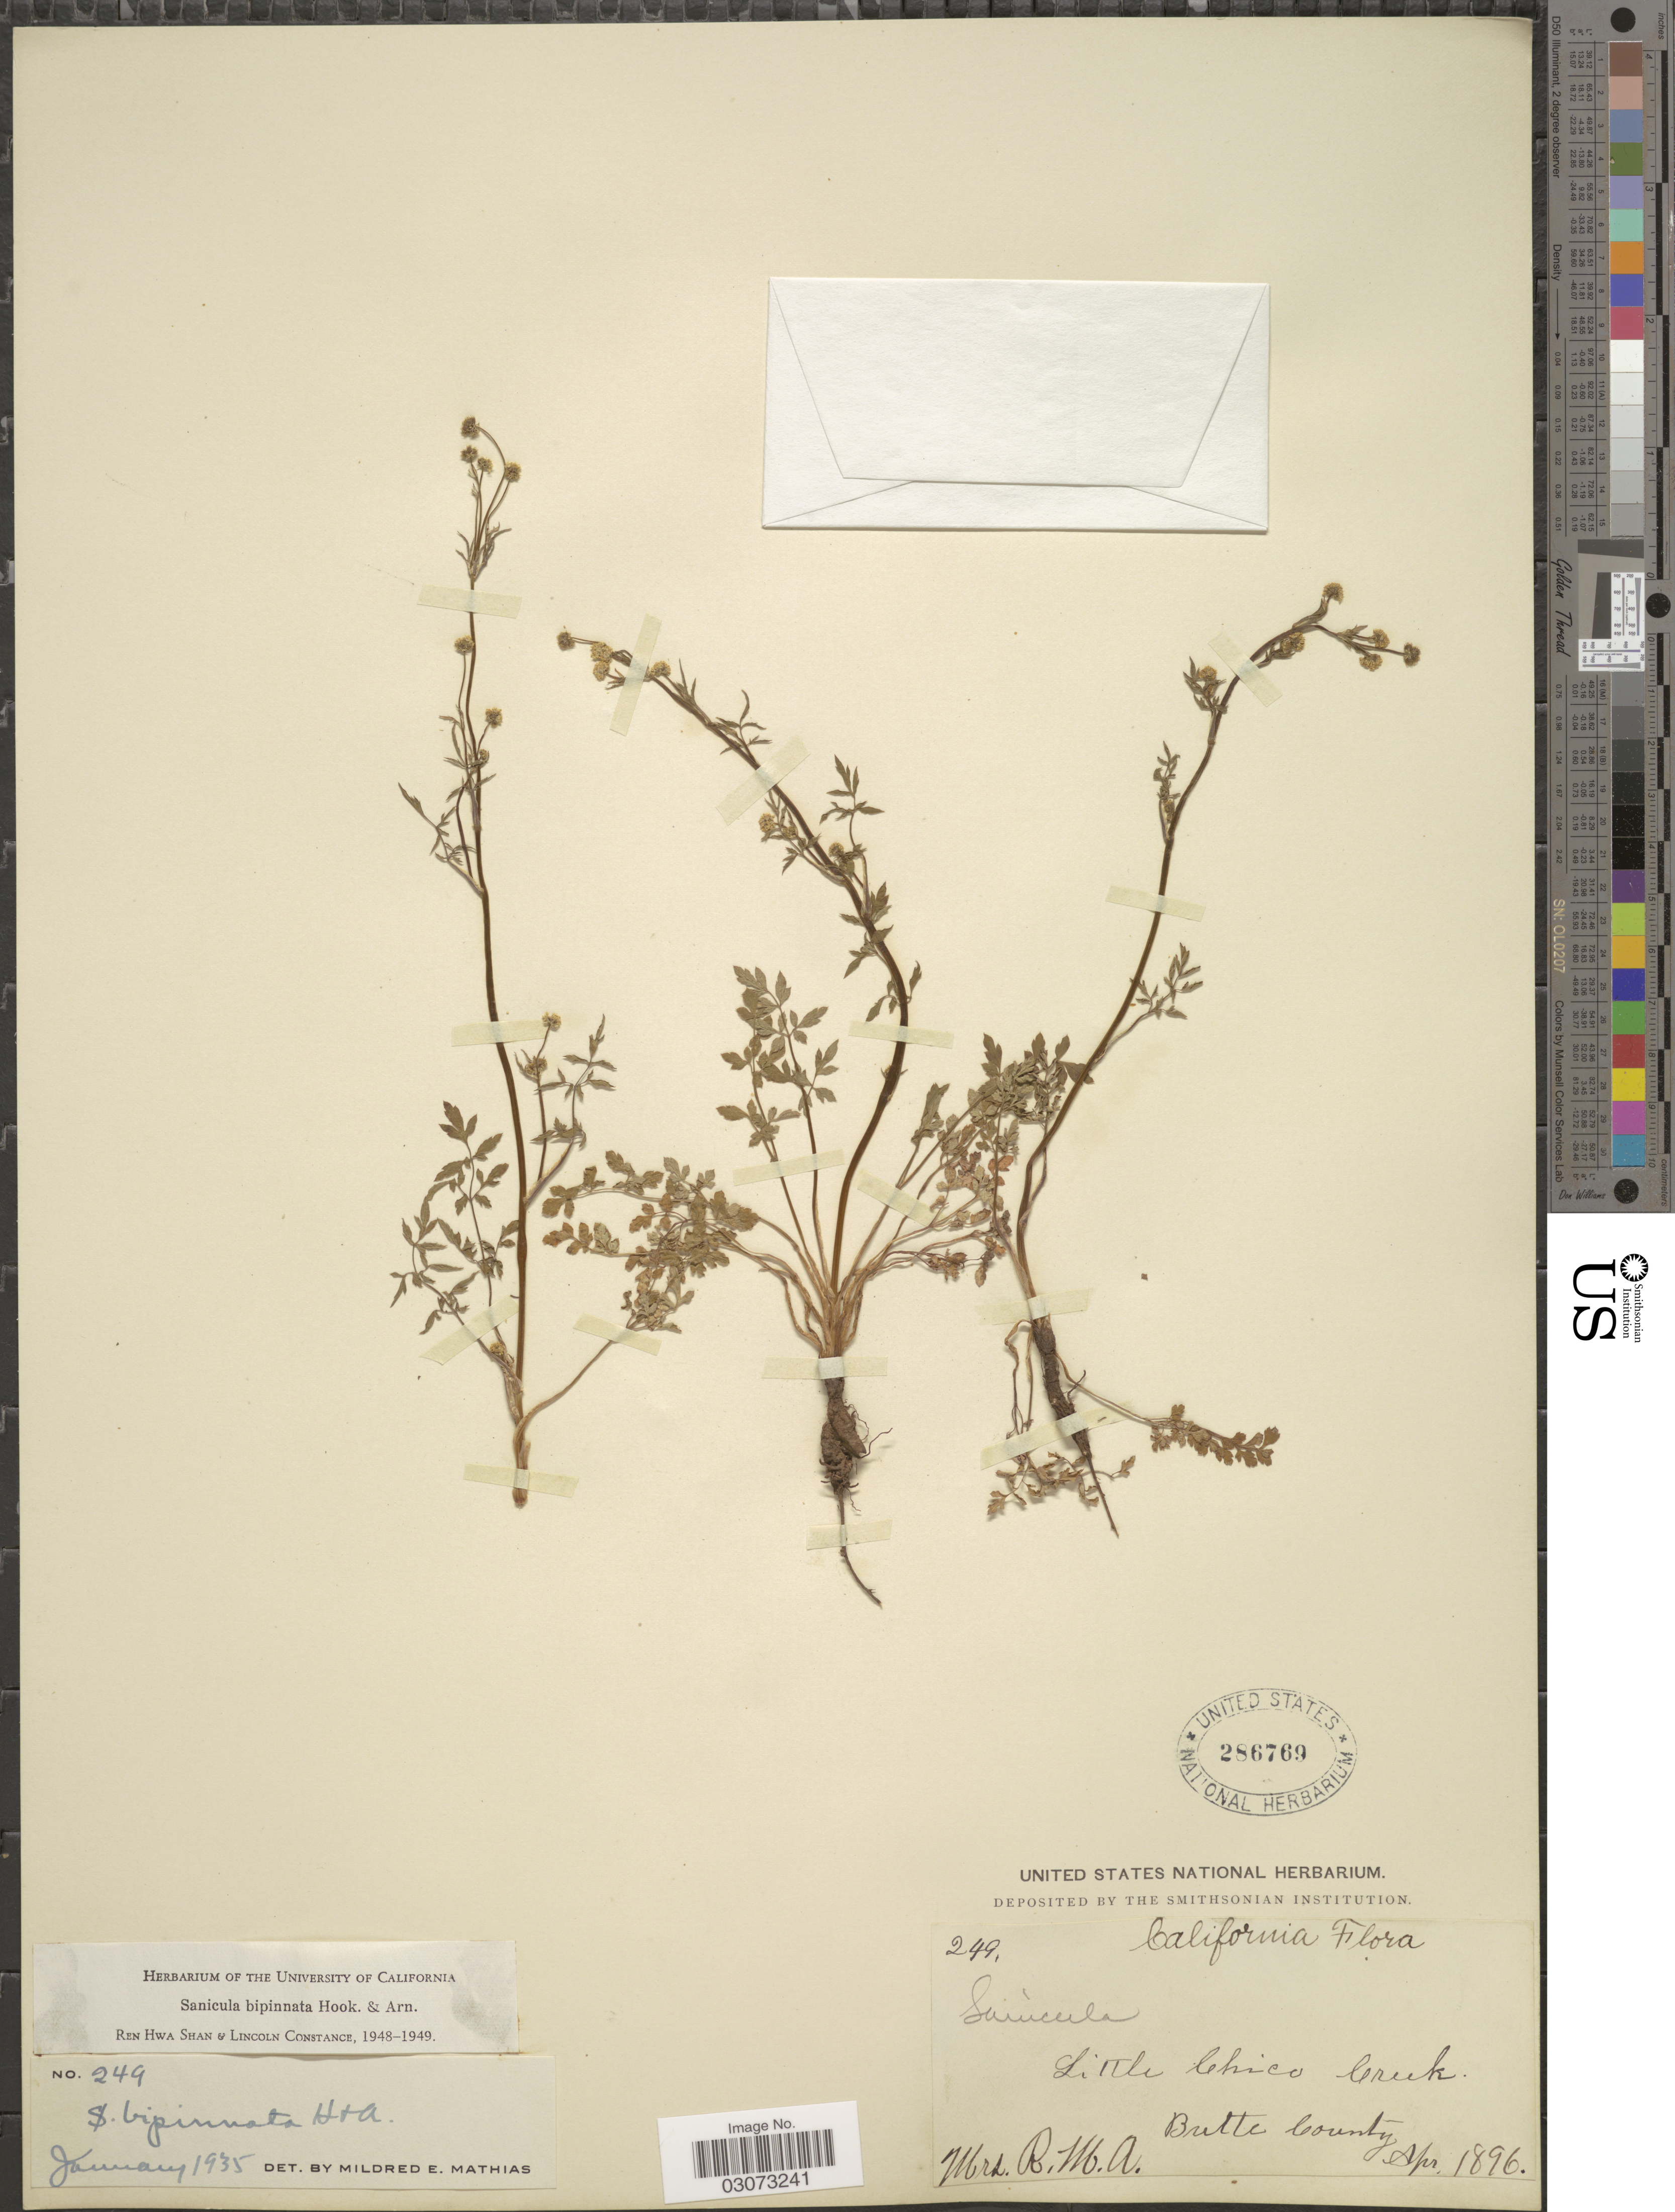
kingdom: Plantae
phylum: Tracheophyta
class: Magnoliopsida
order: Apiales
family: Apiaceae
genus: Sanicula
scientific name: Sanicula bipinnata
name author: Hook. & Arn.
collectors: R. M. A.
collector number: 249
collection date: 1896-04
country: United States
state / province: California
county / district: Butte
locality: Little Chico Creek. Butte County.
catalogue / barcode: US 286769